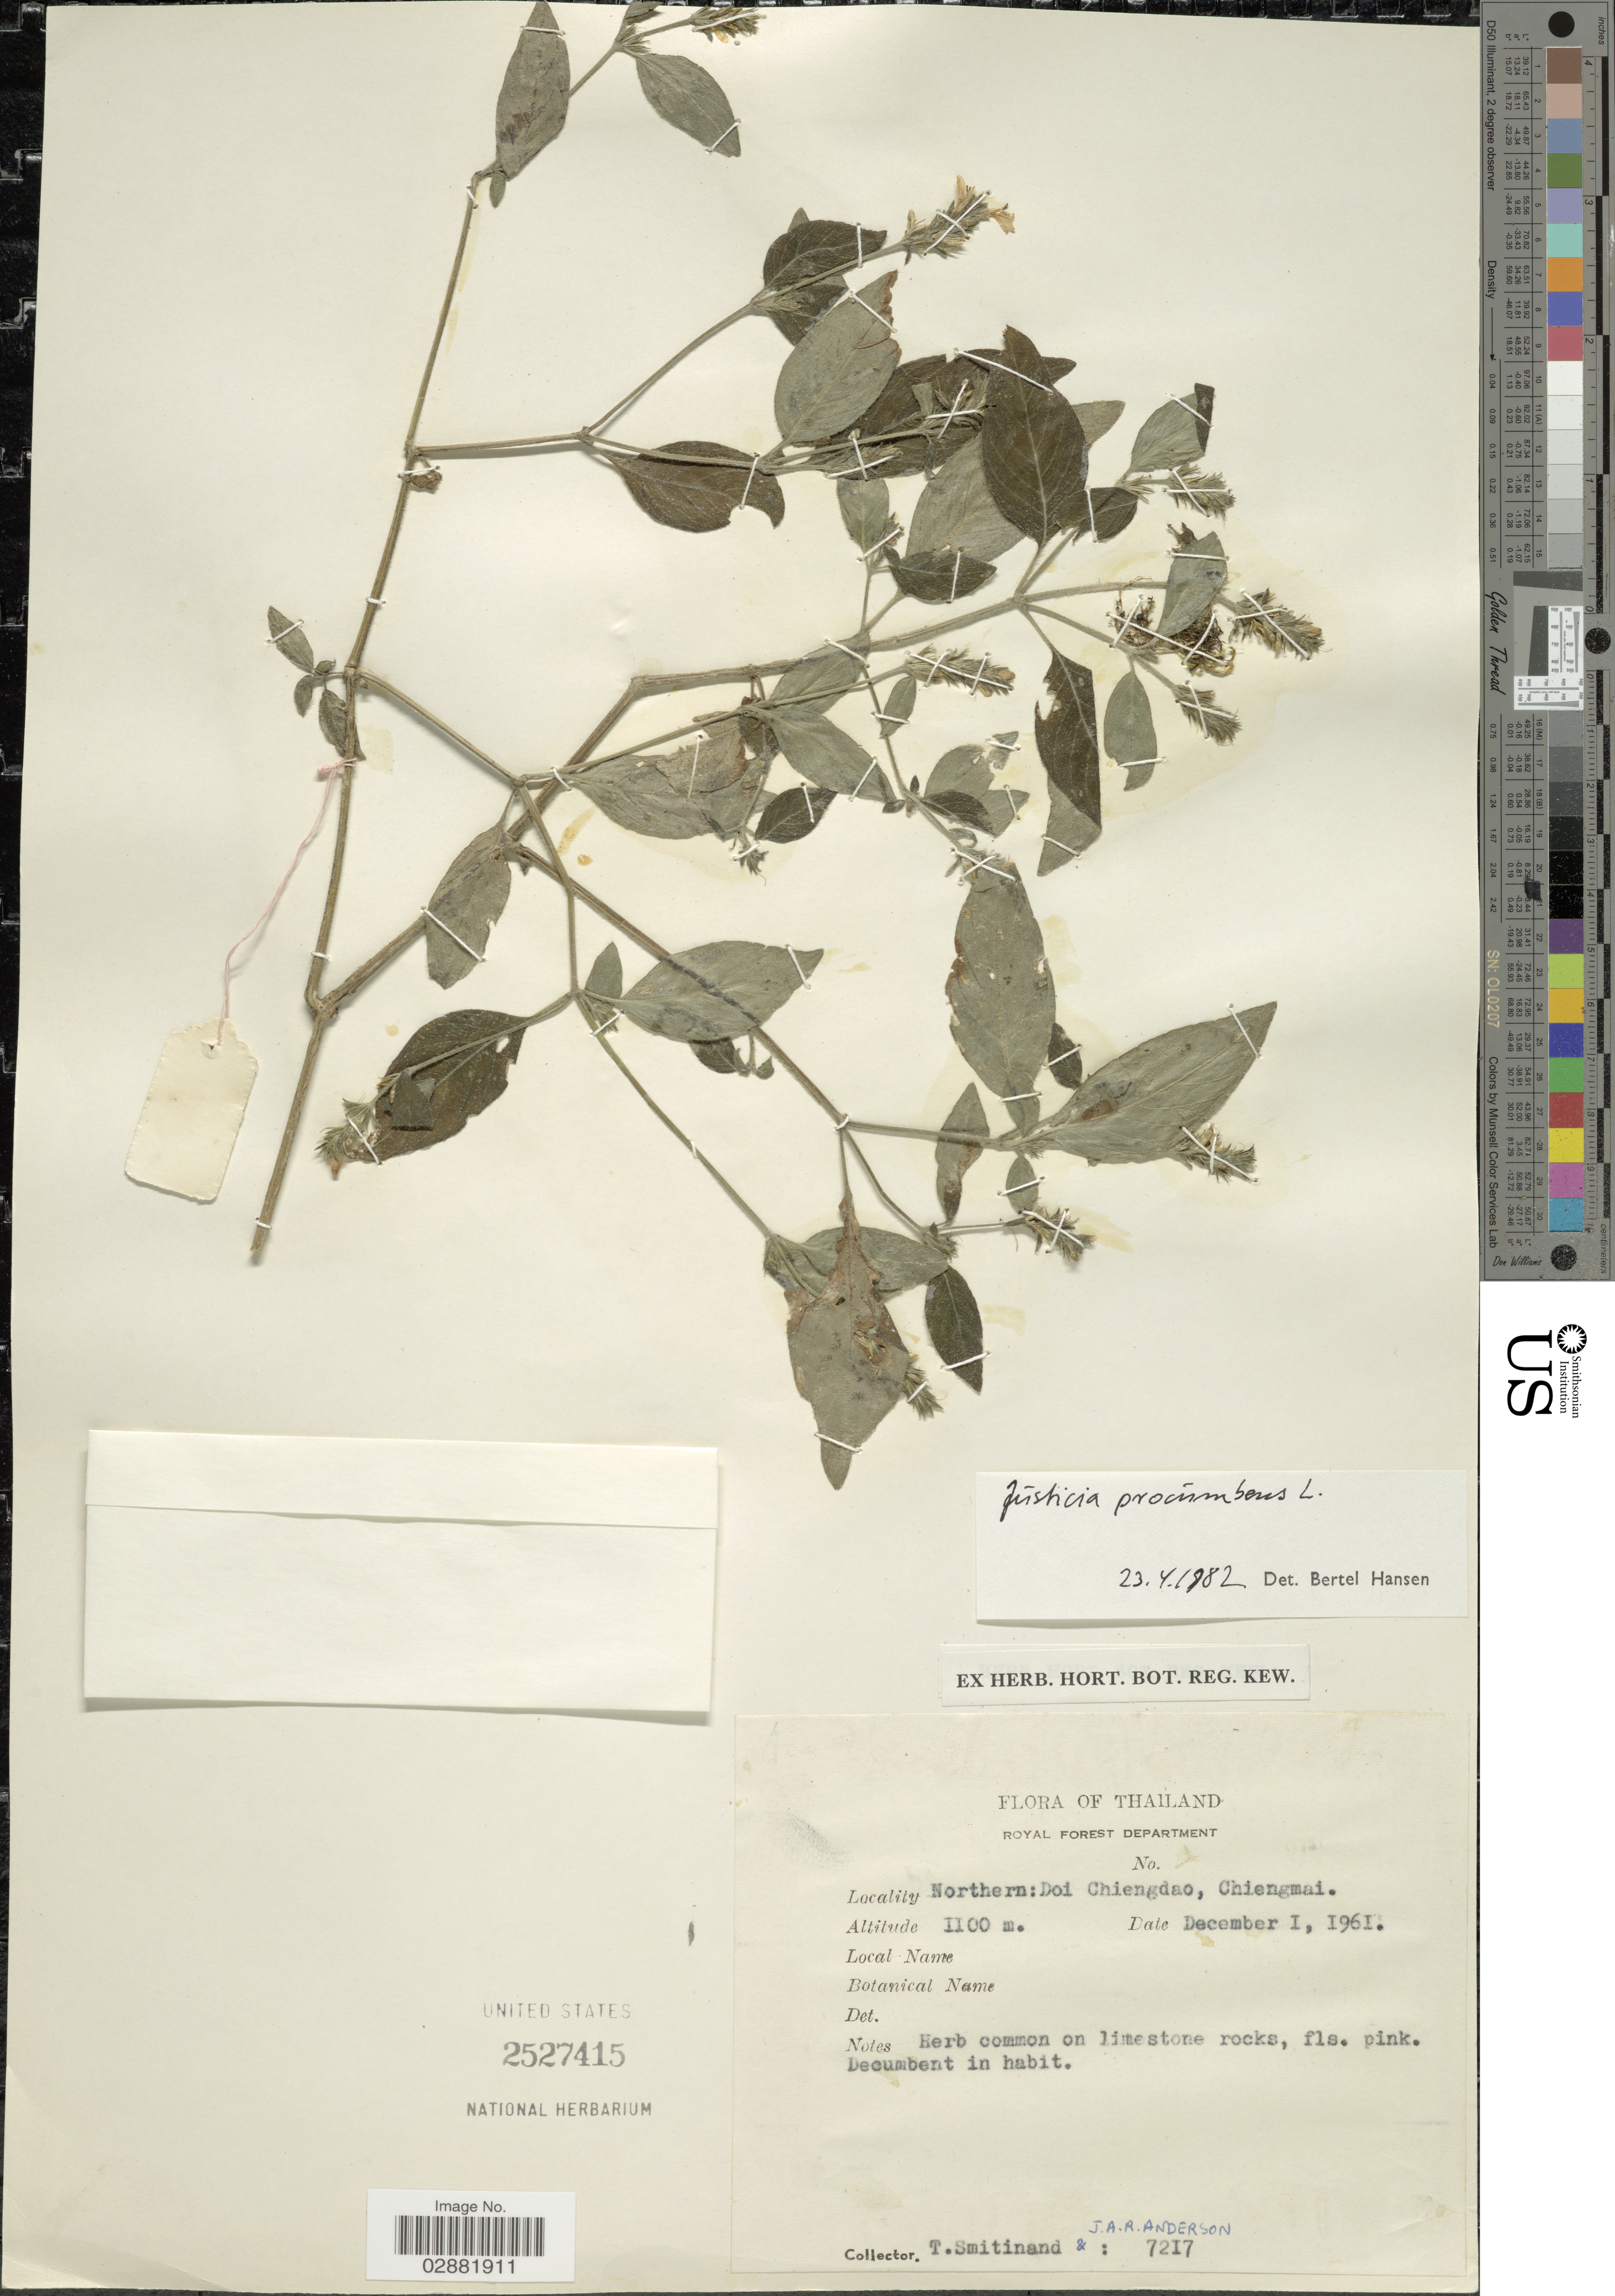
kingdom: Plantae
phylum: Tracheophyta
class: Magnoliopsida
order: Lamiales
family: Acanthaceae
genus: Justicia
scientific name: Justicia procumbens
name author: L.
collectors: T. Smitinand & J. A. R. Anderson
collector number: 7217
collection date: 1961-12-01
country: Thailand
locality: Royal Forest Department, Northern, Doi Chiengdao, Chiengmai.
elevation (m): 1100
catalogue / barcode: US 2527415